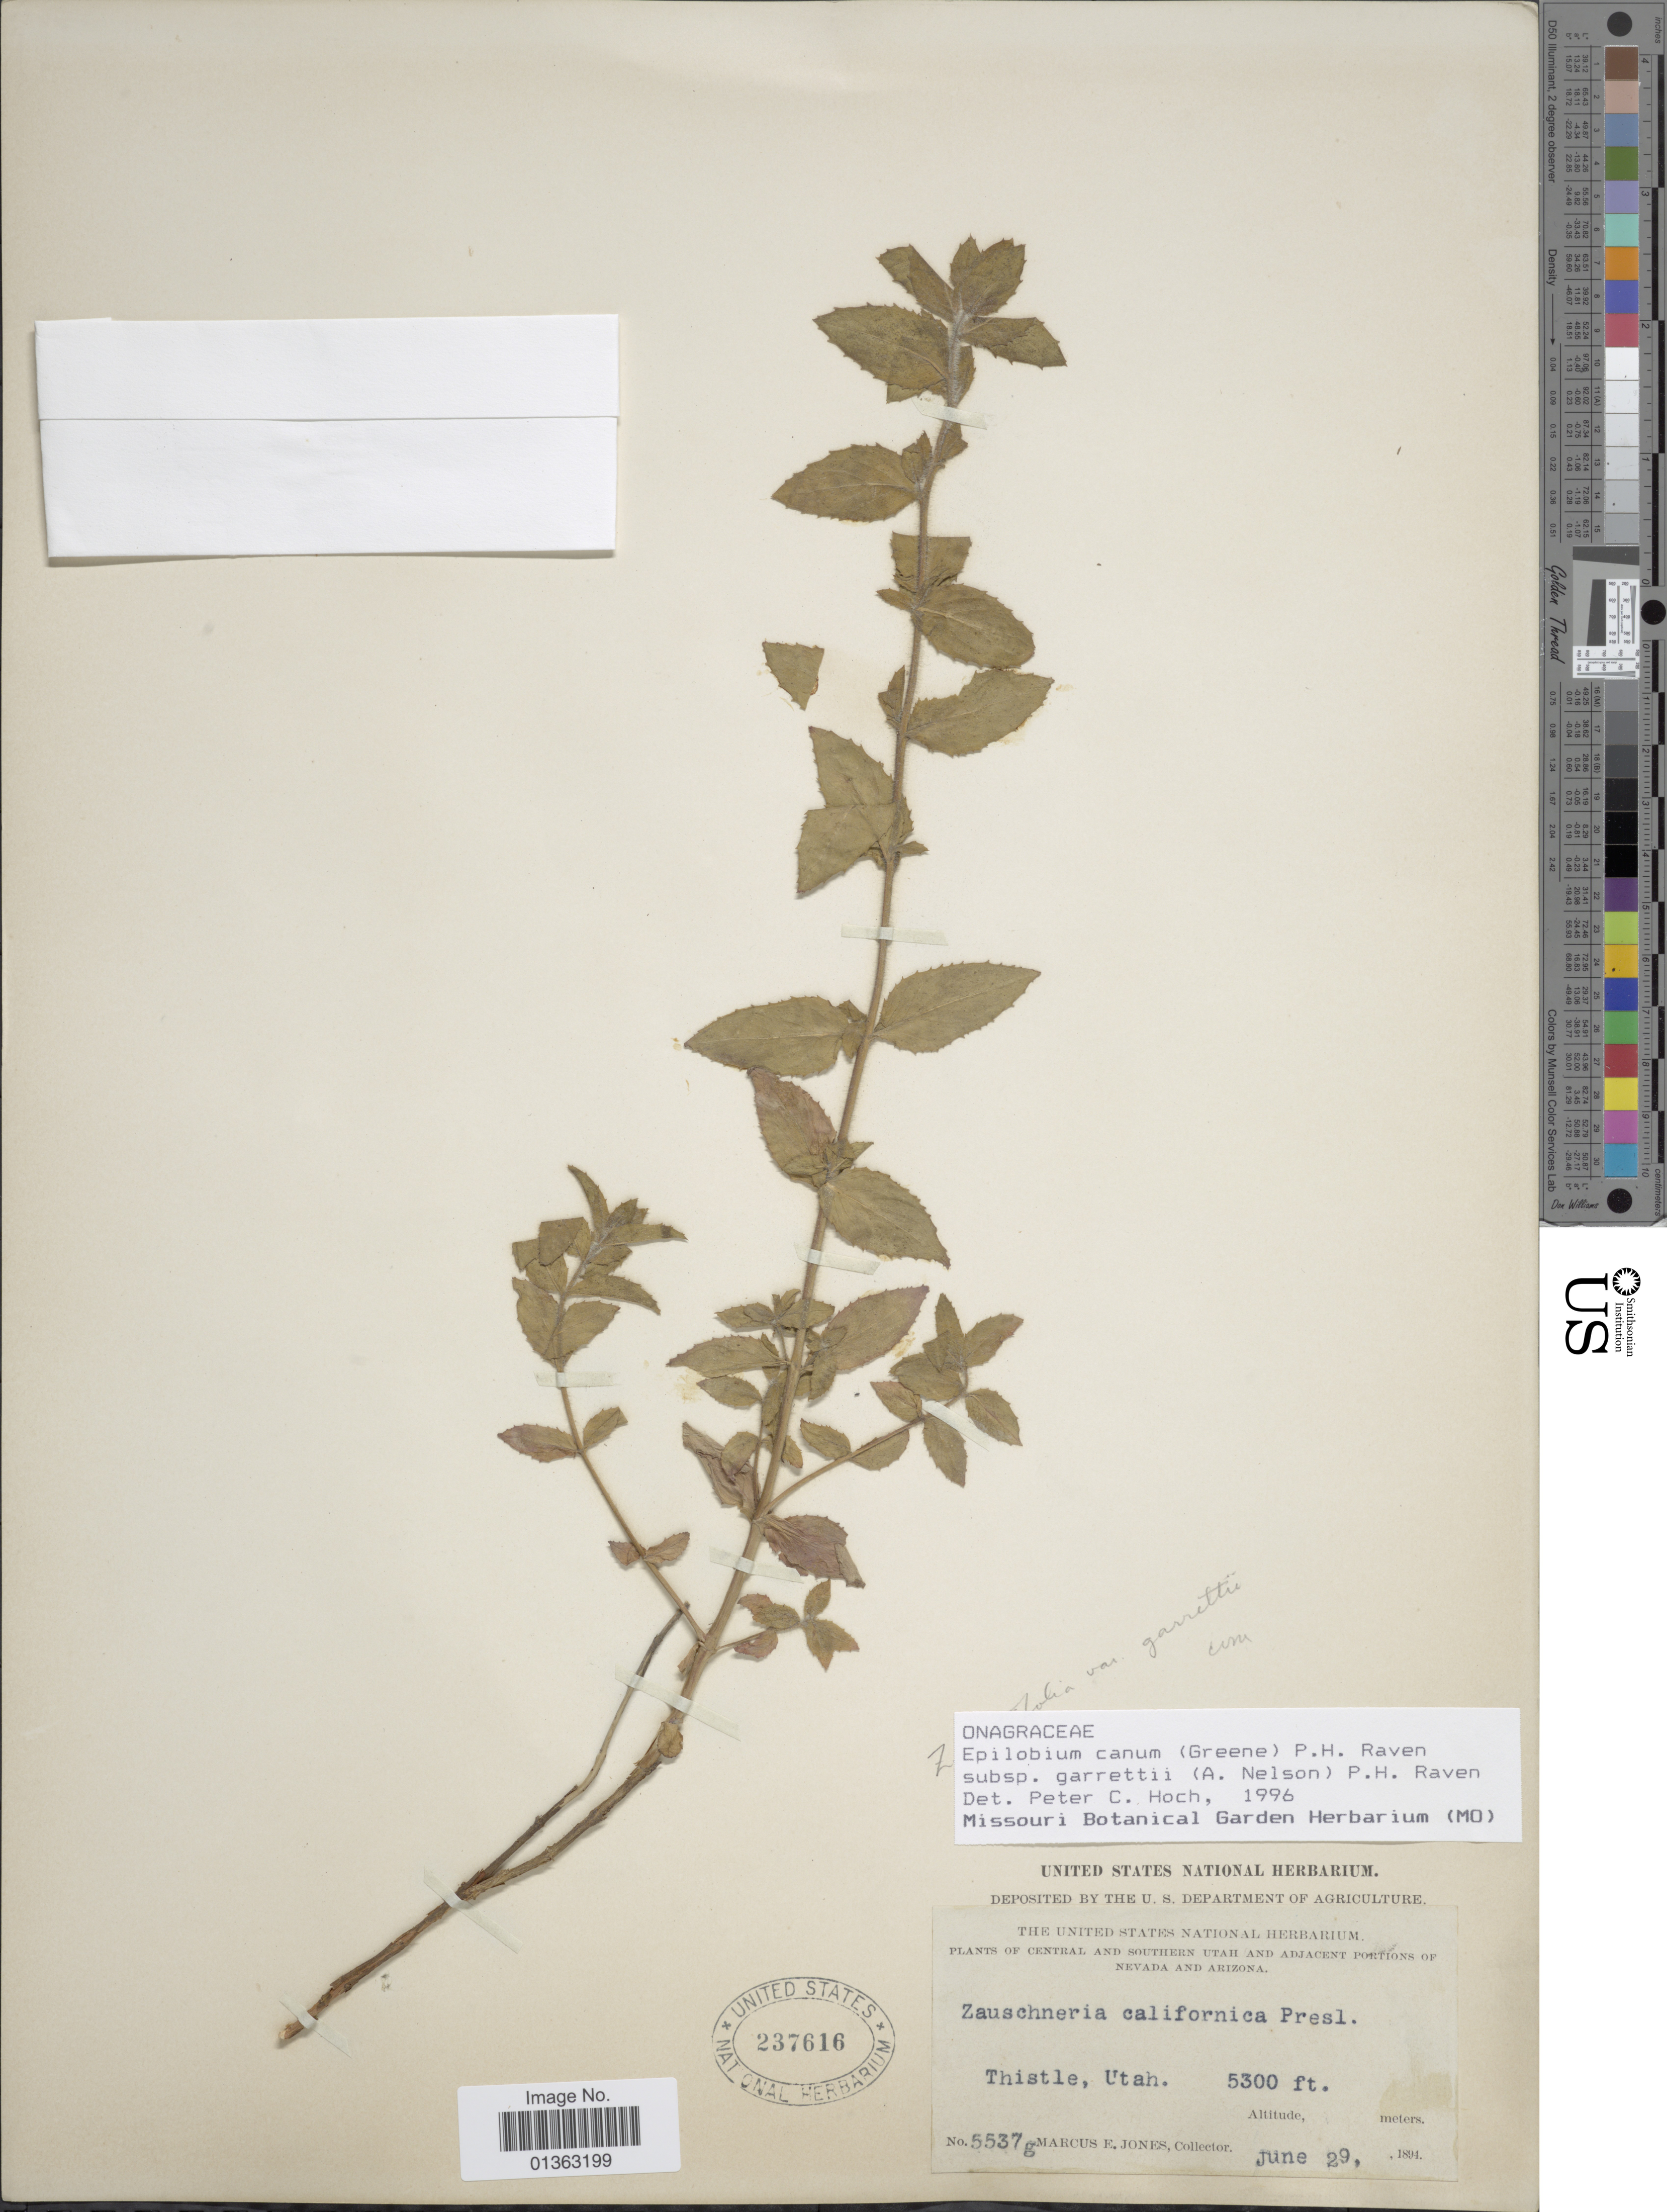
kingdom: Plantae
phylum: Tracheophyta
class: Magnoliopsida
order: Myrtales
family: Onagraceae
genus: Epilobium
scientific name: Epilobium canum subsp. garrettii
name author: (A. Nelson) P.H. Raven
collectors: M. E. Jones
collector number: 5537g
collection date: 1894-06-29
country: United States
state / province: Utah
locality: Central and Southern Utah and adjacent portions of Nevada and Arizona. Thistle.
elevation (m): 1615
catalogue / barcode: US 237616